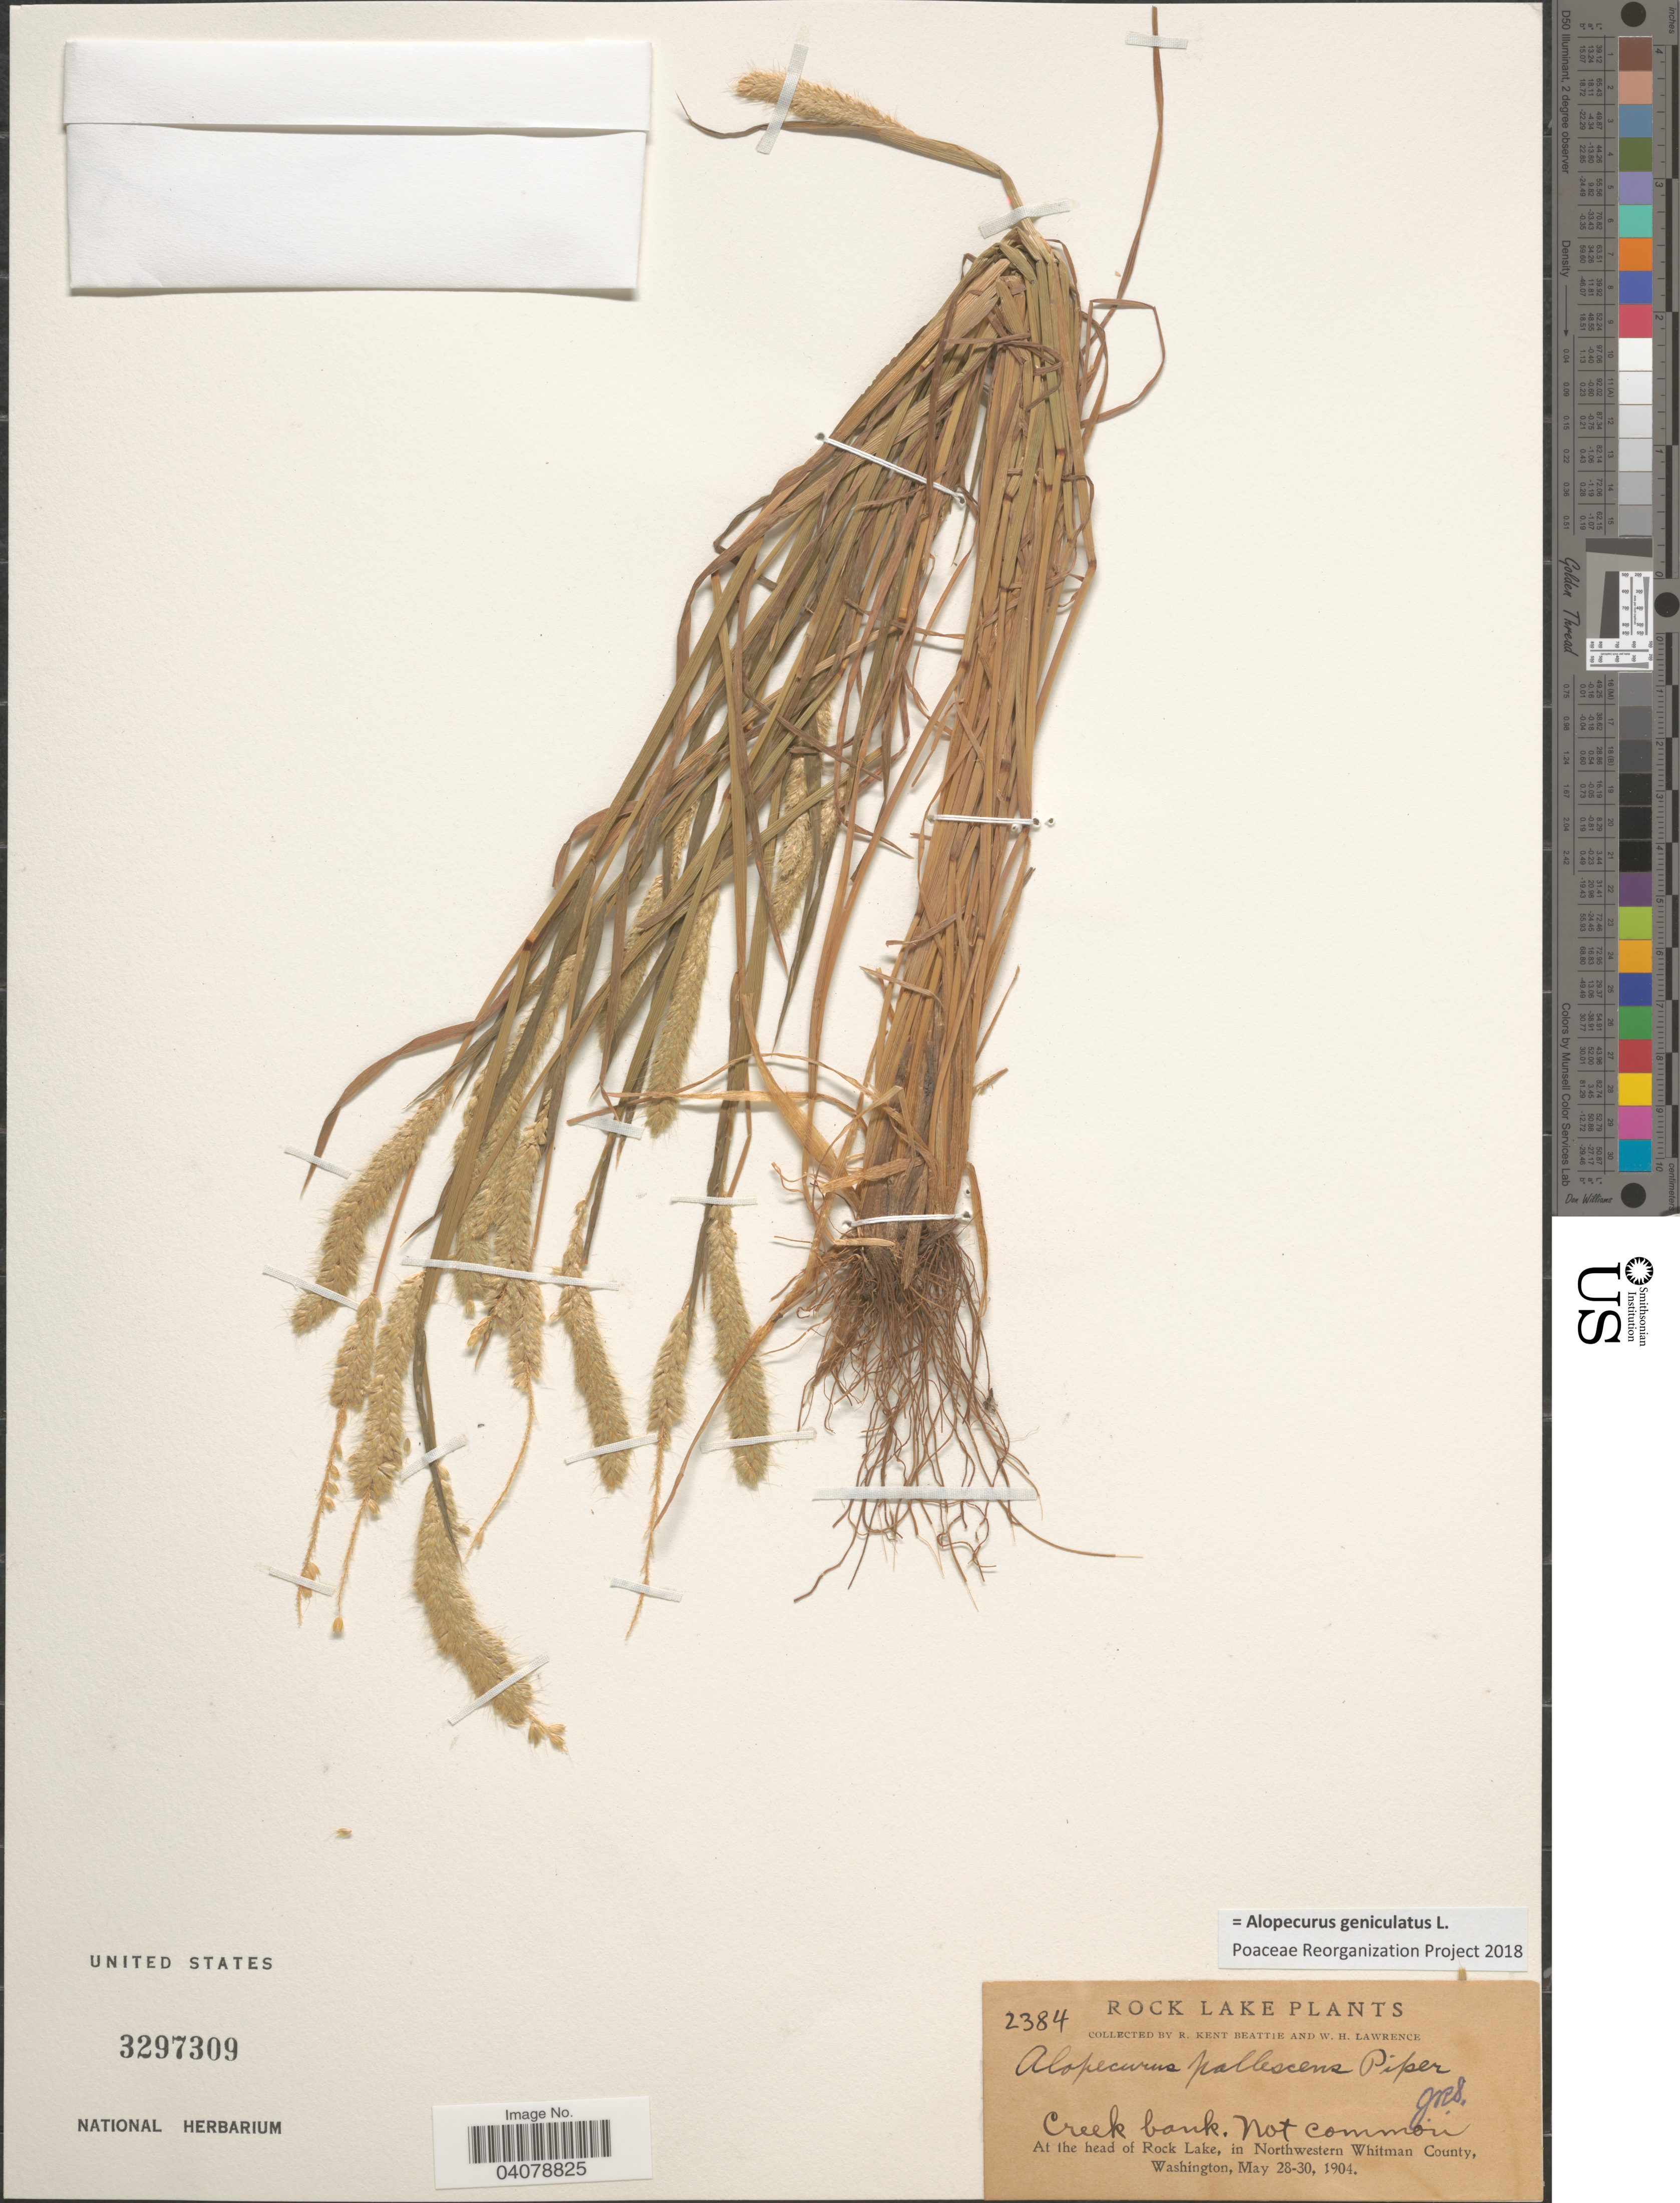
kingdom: Plantae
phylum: Tracheophyta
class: Liliopsida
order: Poales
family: Poaceae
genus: Alopecurus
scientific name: Alopecurus geniculatus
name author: L.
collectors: R. K. Beattie & W. Lawrence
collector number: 2384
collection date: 1904-05-28/1904-05-30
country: United States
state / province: Washington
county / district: Whitman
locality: Rock Lake. Creek bank. At the head of Rock Lake, in Northwestern Whitman County.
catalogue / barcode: US 3297309